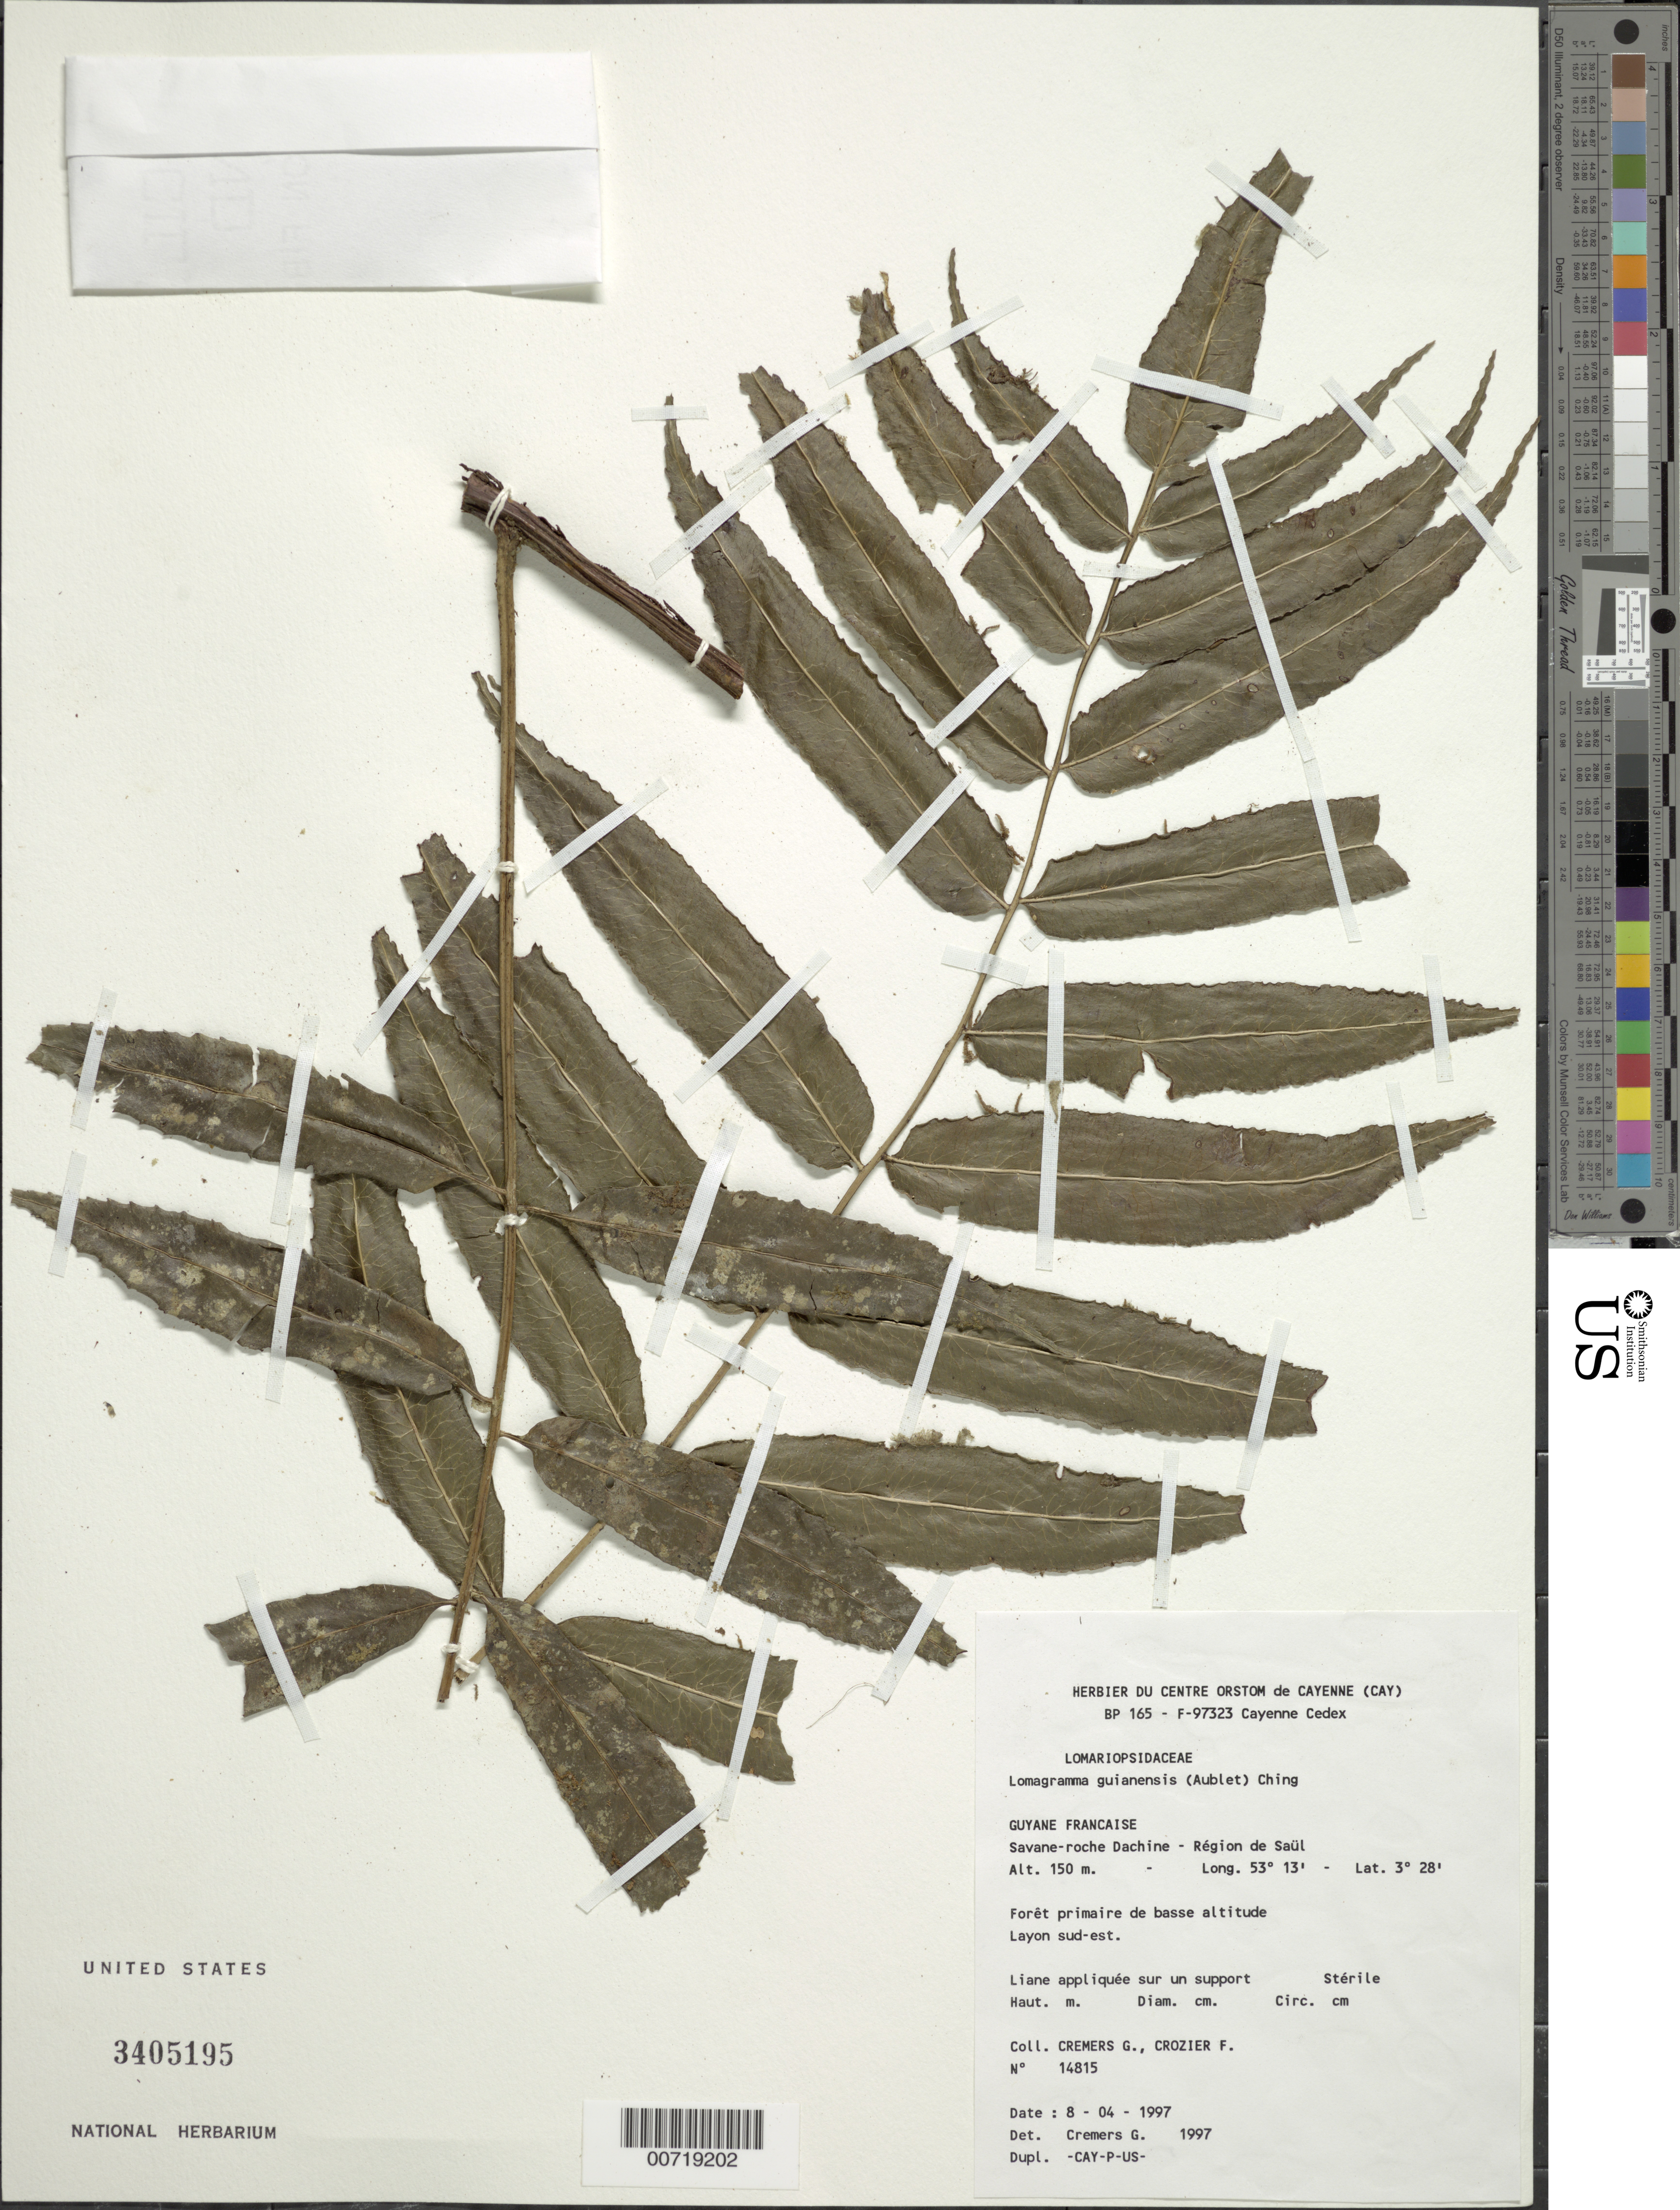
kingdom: Plantae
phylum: Tracheophyta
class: Polypodiopsida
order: Polypodiales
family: Dryopteridaceae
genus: Mickelia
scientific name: Mickelia guianensis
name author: (Aubl.) R.C. Moran et al.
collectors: G. Cremers & F. Crozier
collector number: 14815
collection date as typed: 8-Apr-97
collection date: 1997-04-08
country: French Guiana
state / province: Saint-Laurent-du-Maroni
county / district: Saül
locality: Saül, savane-roche Dachine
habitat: Forêt primaire de basse altitude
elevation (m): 150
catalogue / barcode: US 3405195